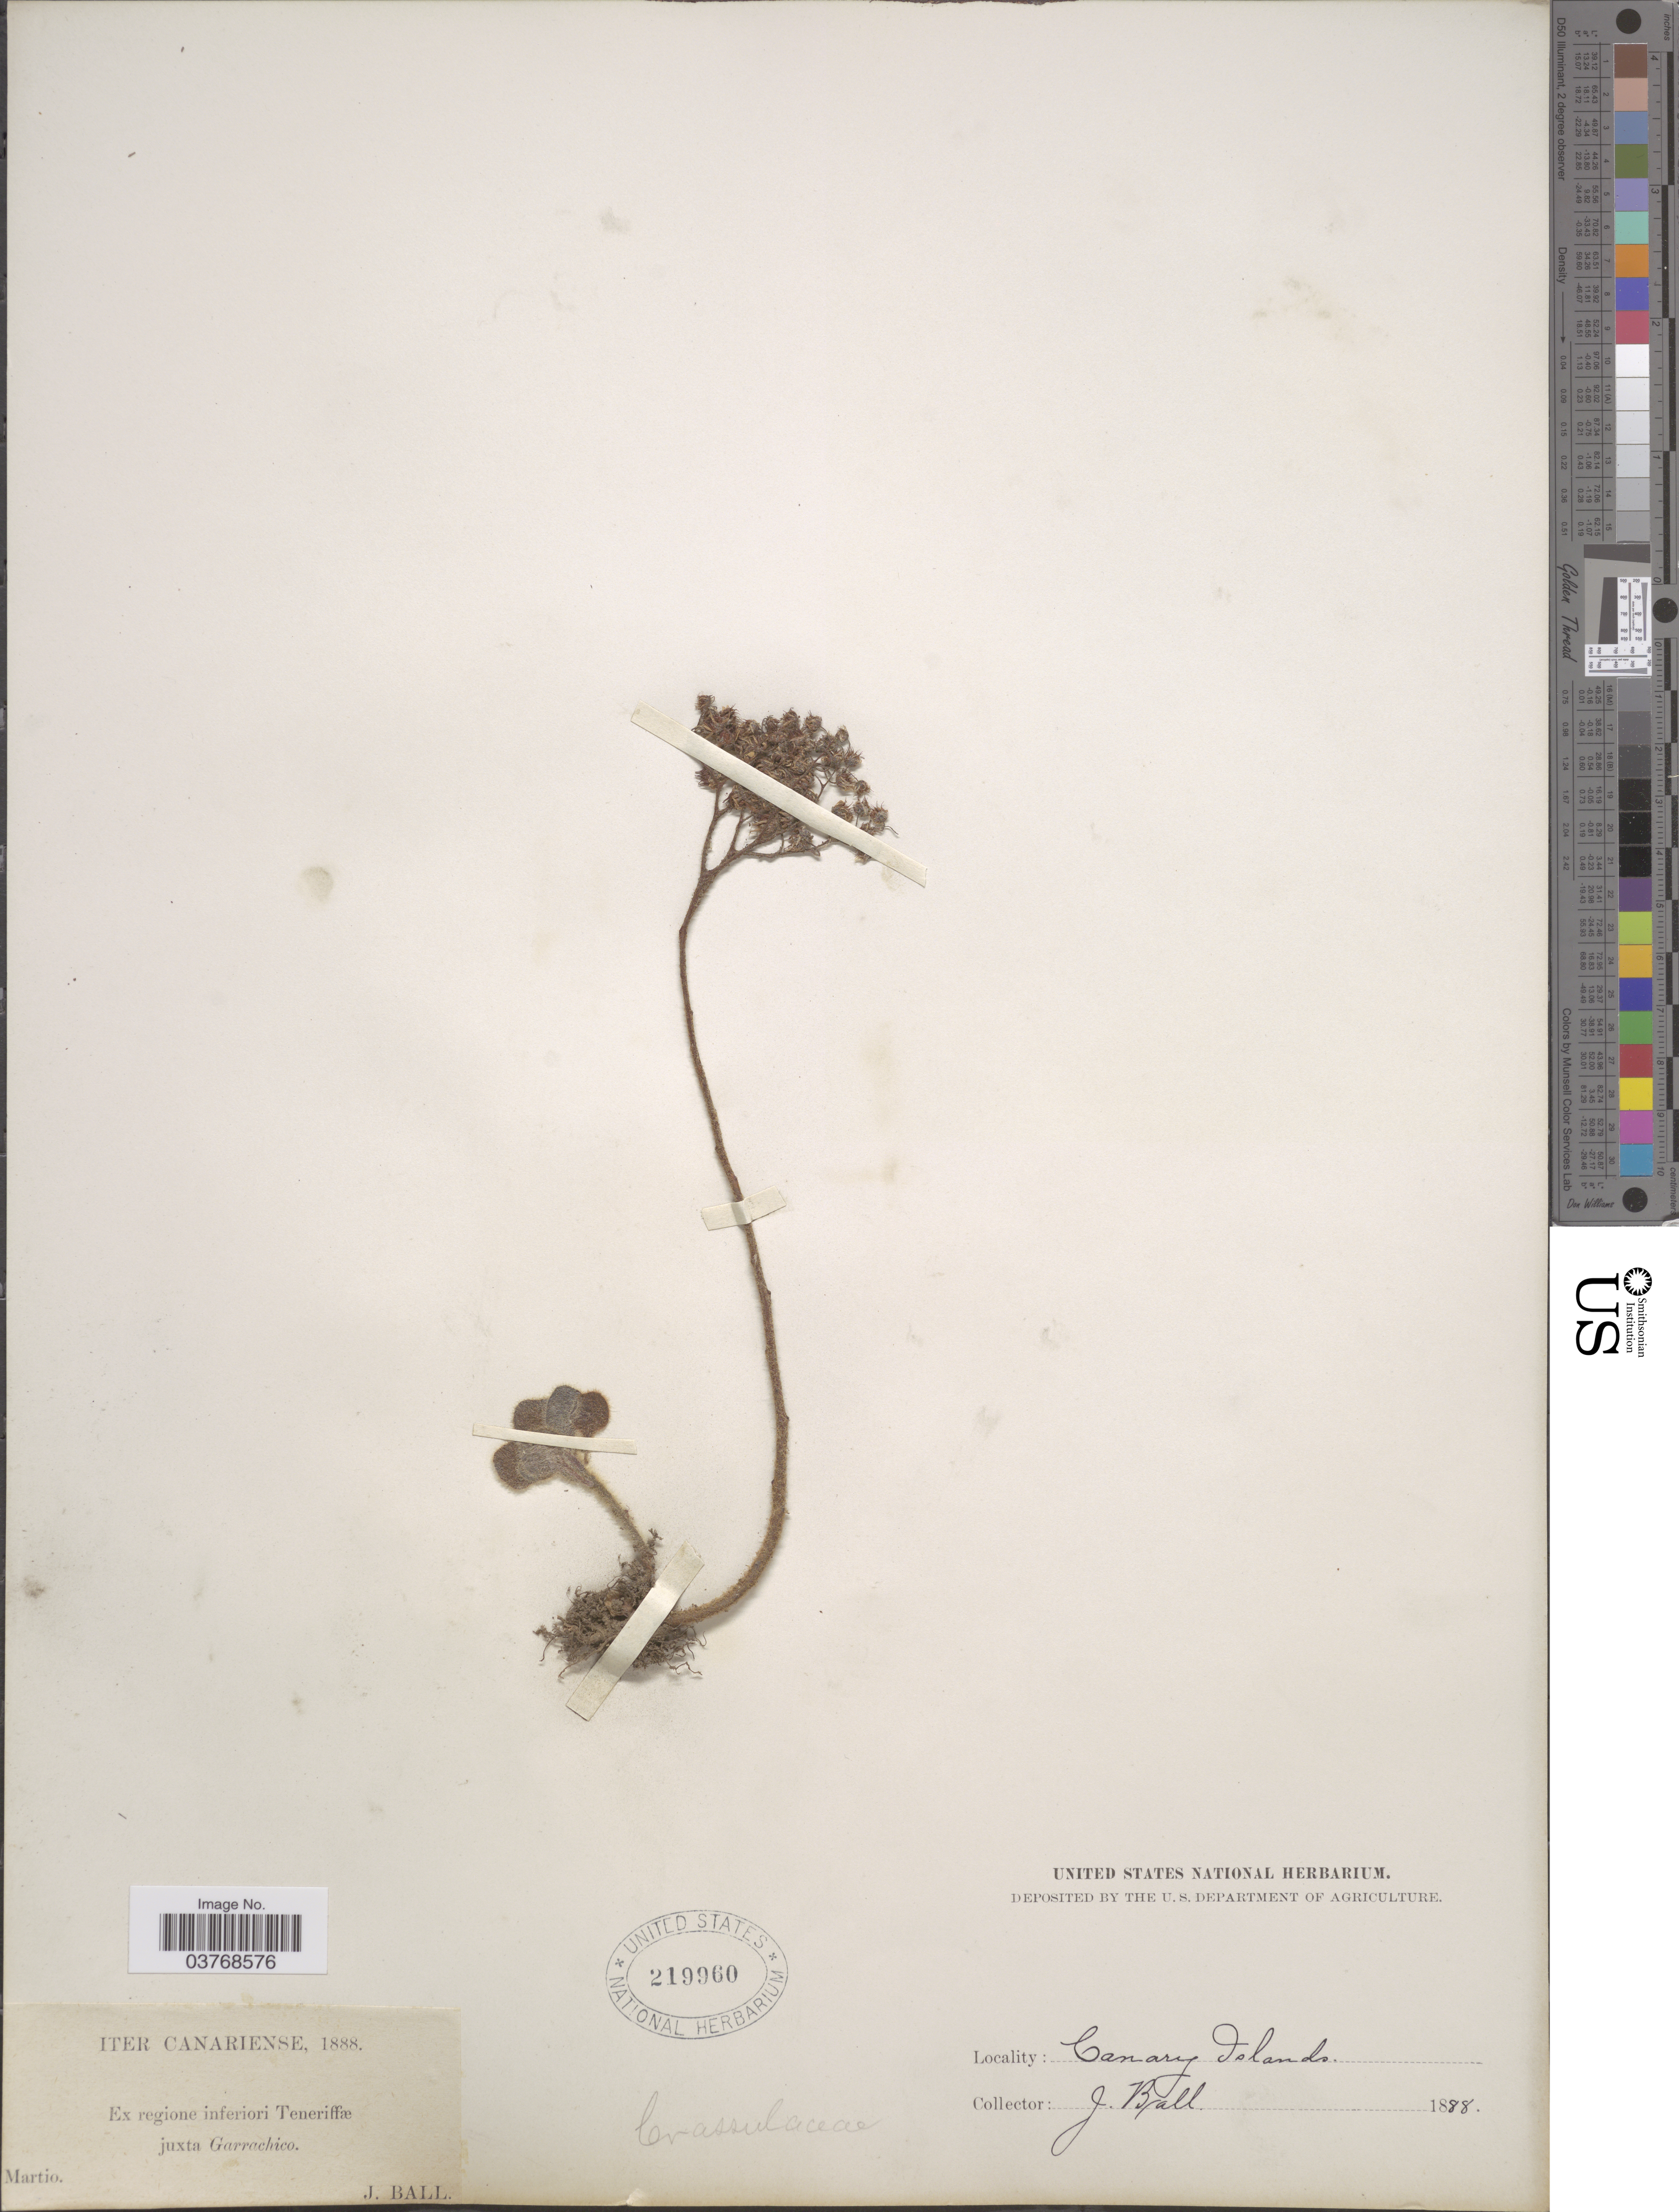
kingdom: Plantae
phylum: Tracheophyta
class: Magnoliopsida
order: Saxifragales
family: Crassulaceae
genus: Sedum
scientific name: Sedum sp.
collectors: J. Ball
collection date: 1888-03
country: Spain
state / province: Canarias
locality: Canary Islands. Ex regione inferiori Teneriffæ juxta Garrachico.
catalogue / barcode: US 219960